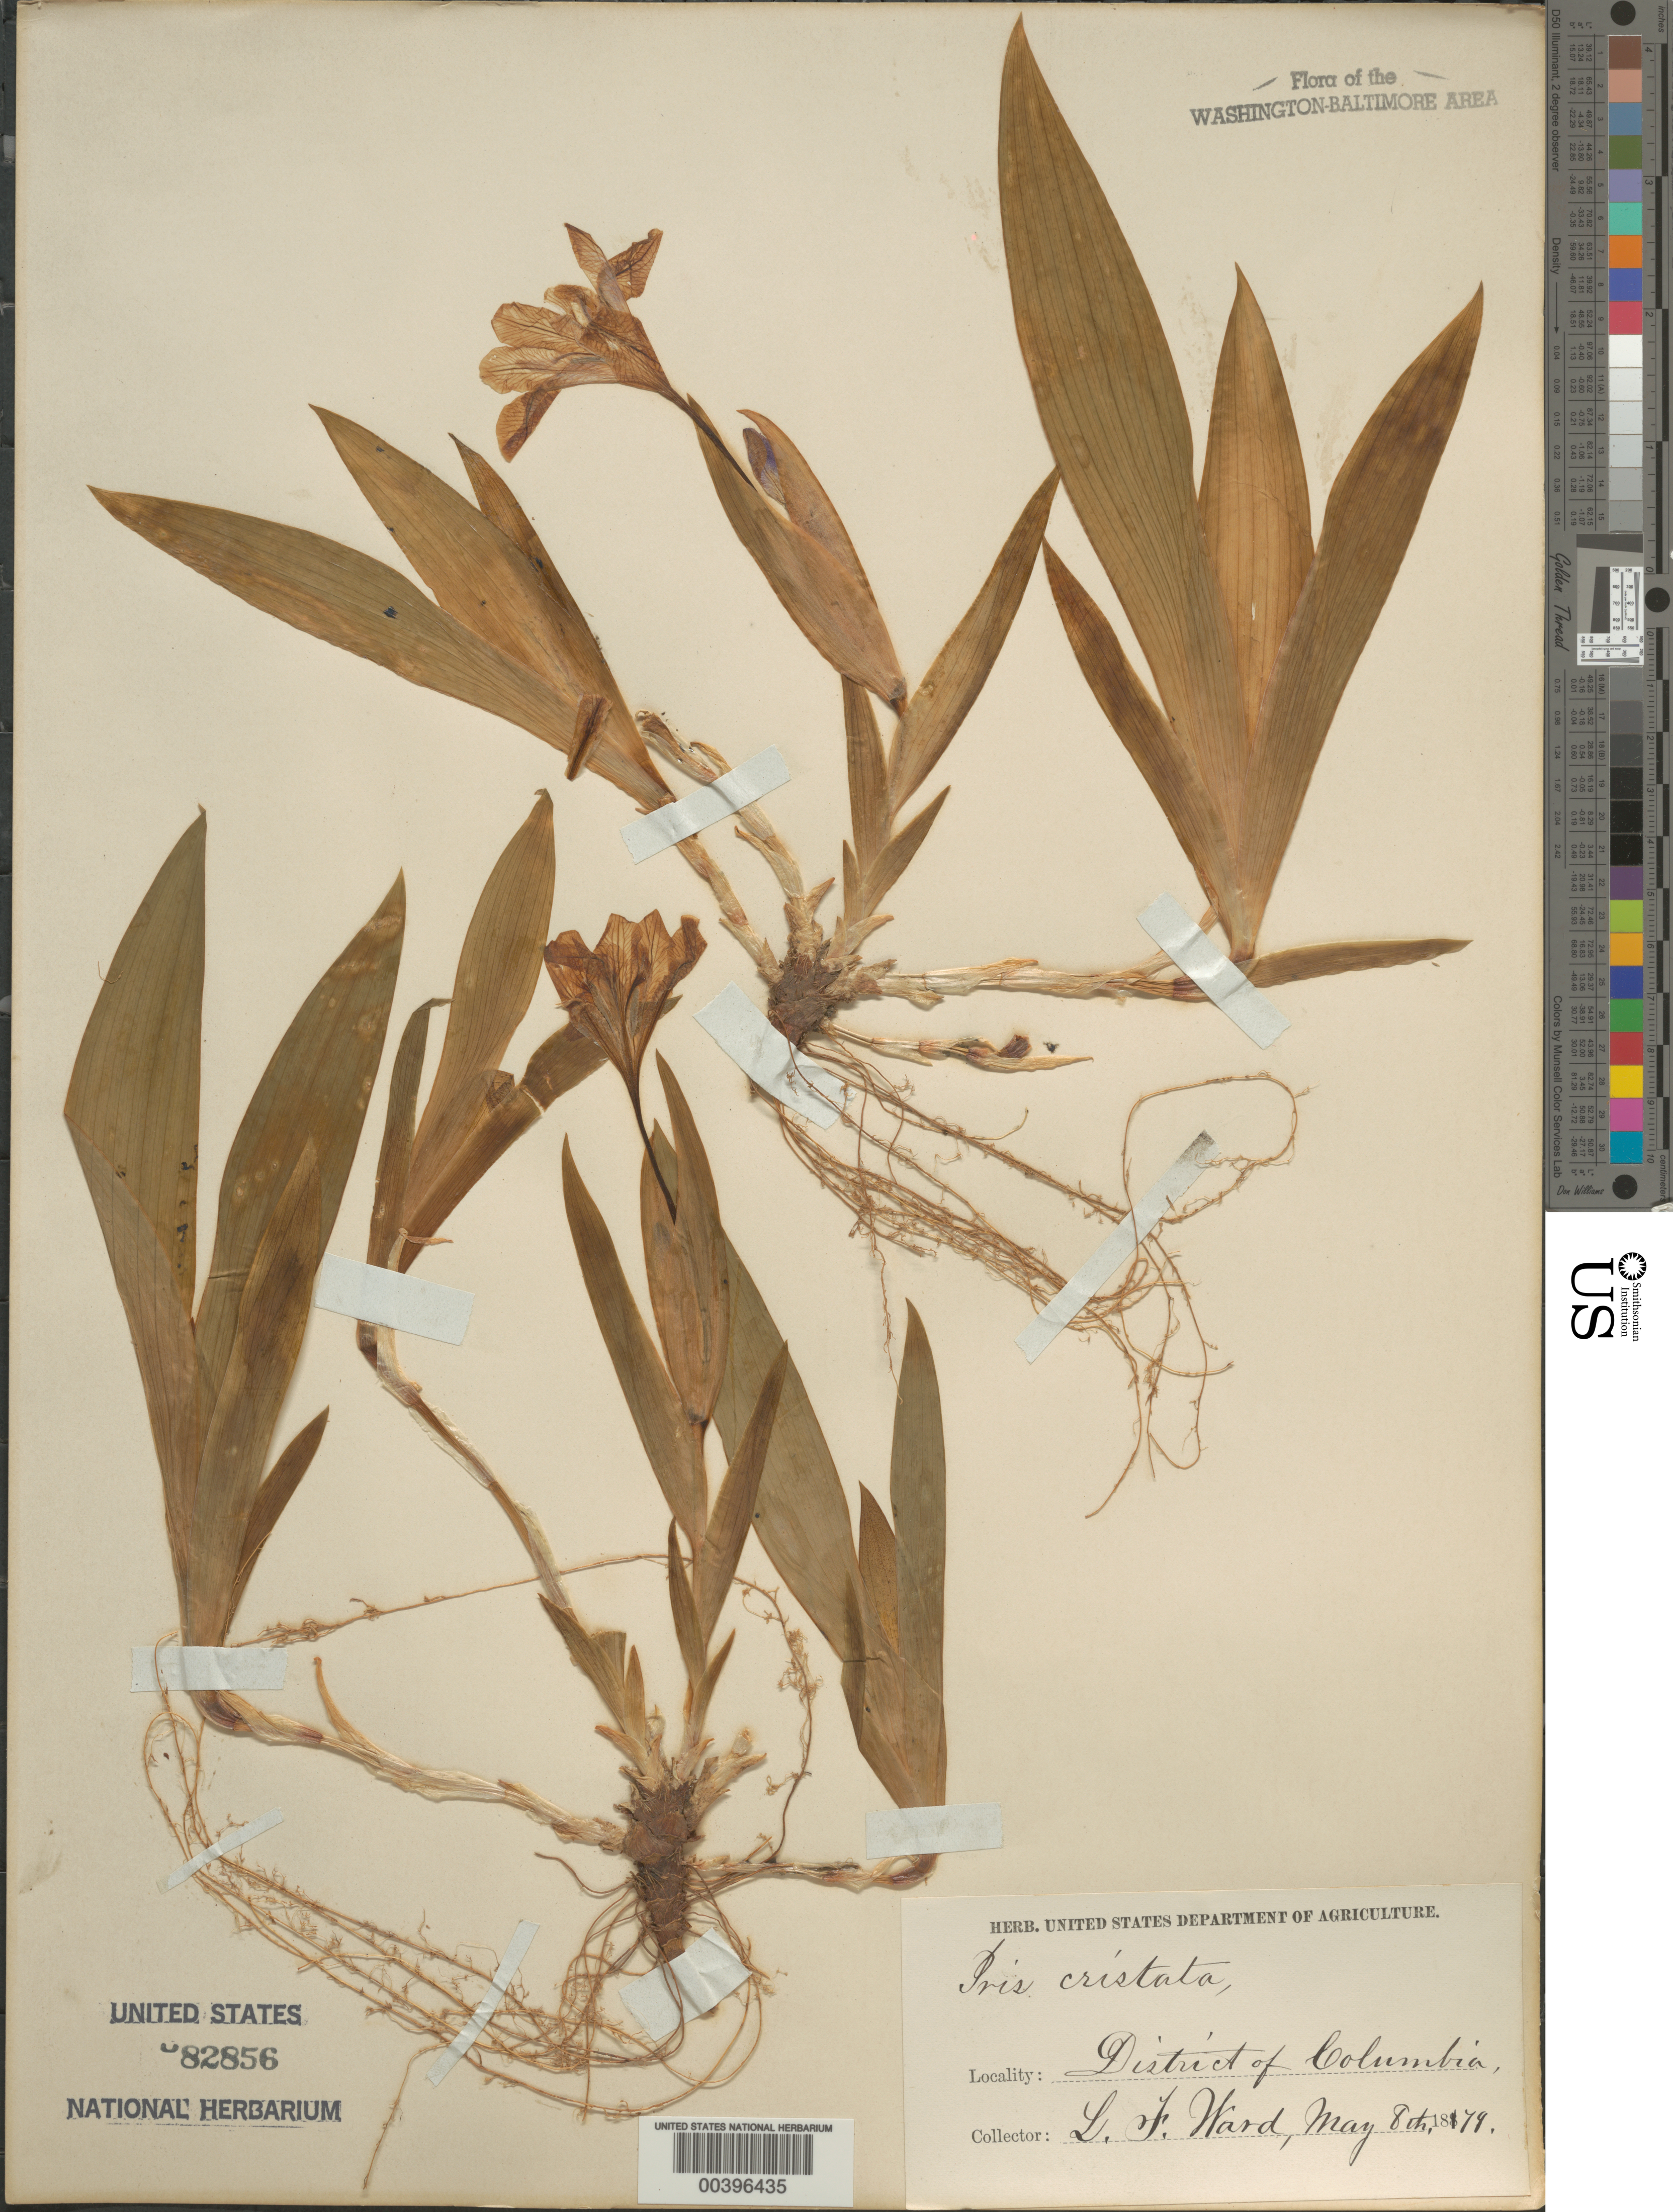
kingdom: Plantae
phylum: Tracheophyta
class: Liliopsida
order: Asparagales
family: Iridaceae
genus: Iris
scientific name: Iris cristata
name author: Aiton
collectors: L. F. Ward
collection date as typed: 08 May 1879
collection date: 1879-05-08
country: United States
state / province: District of Columbia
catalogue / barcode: US 82856